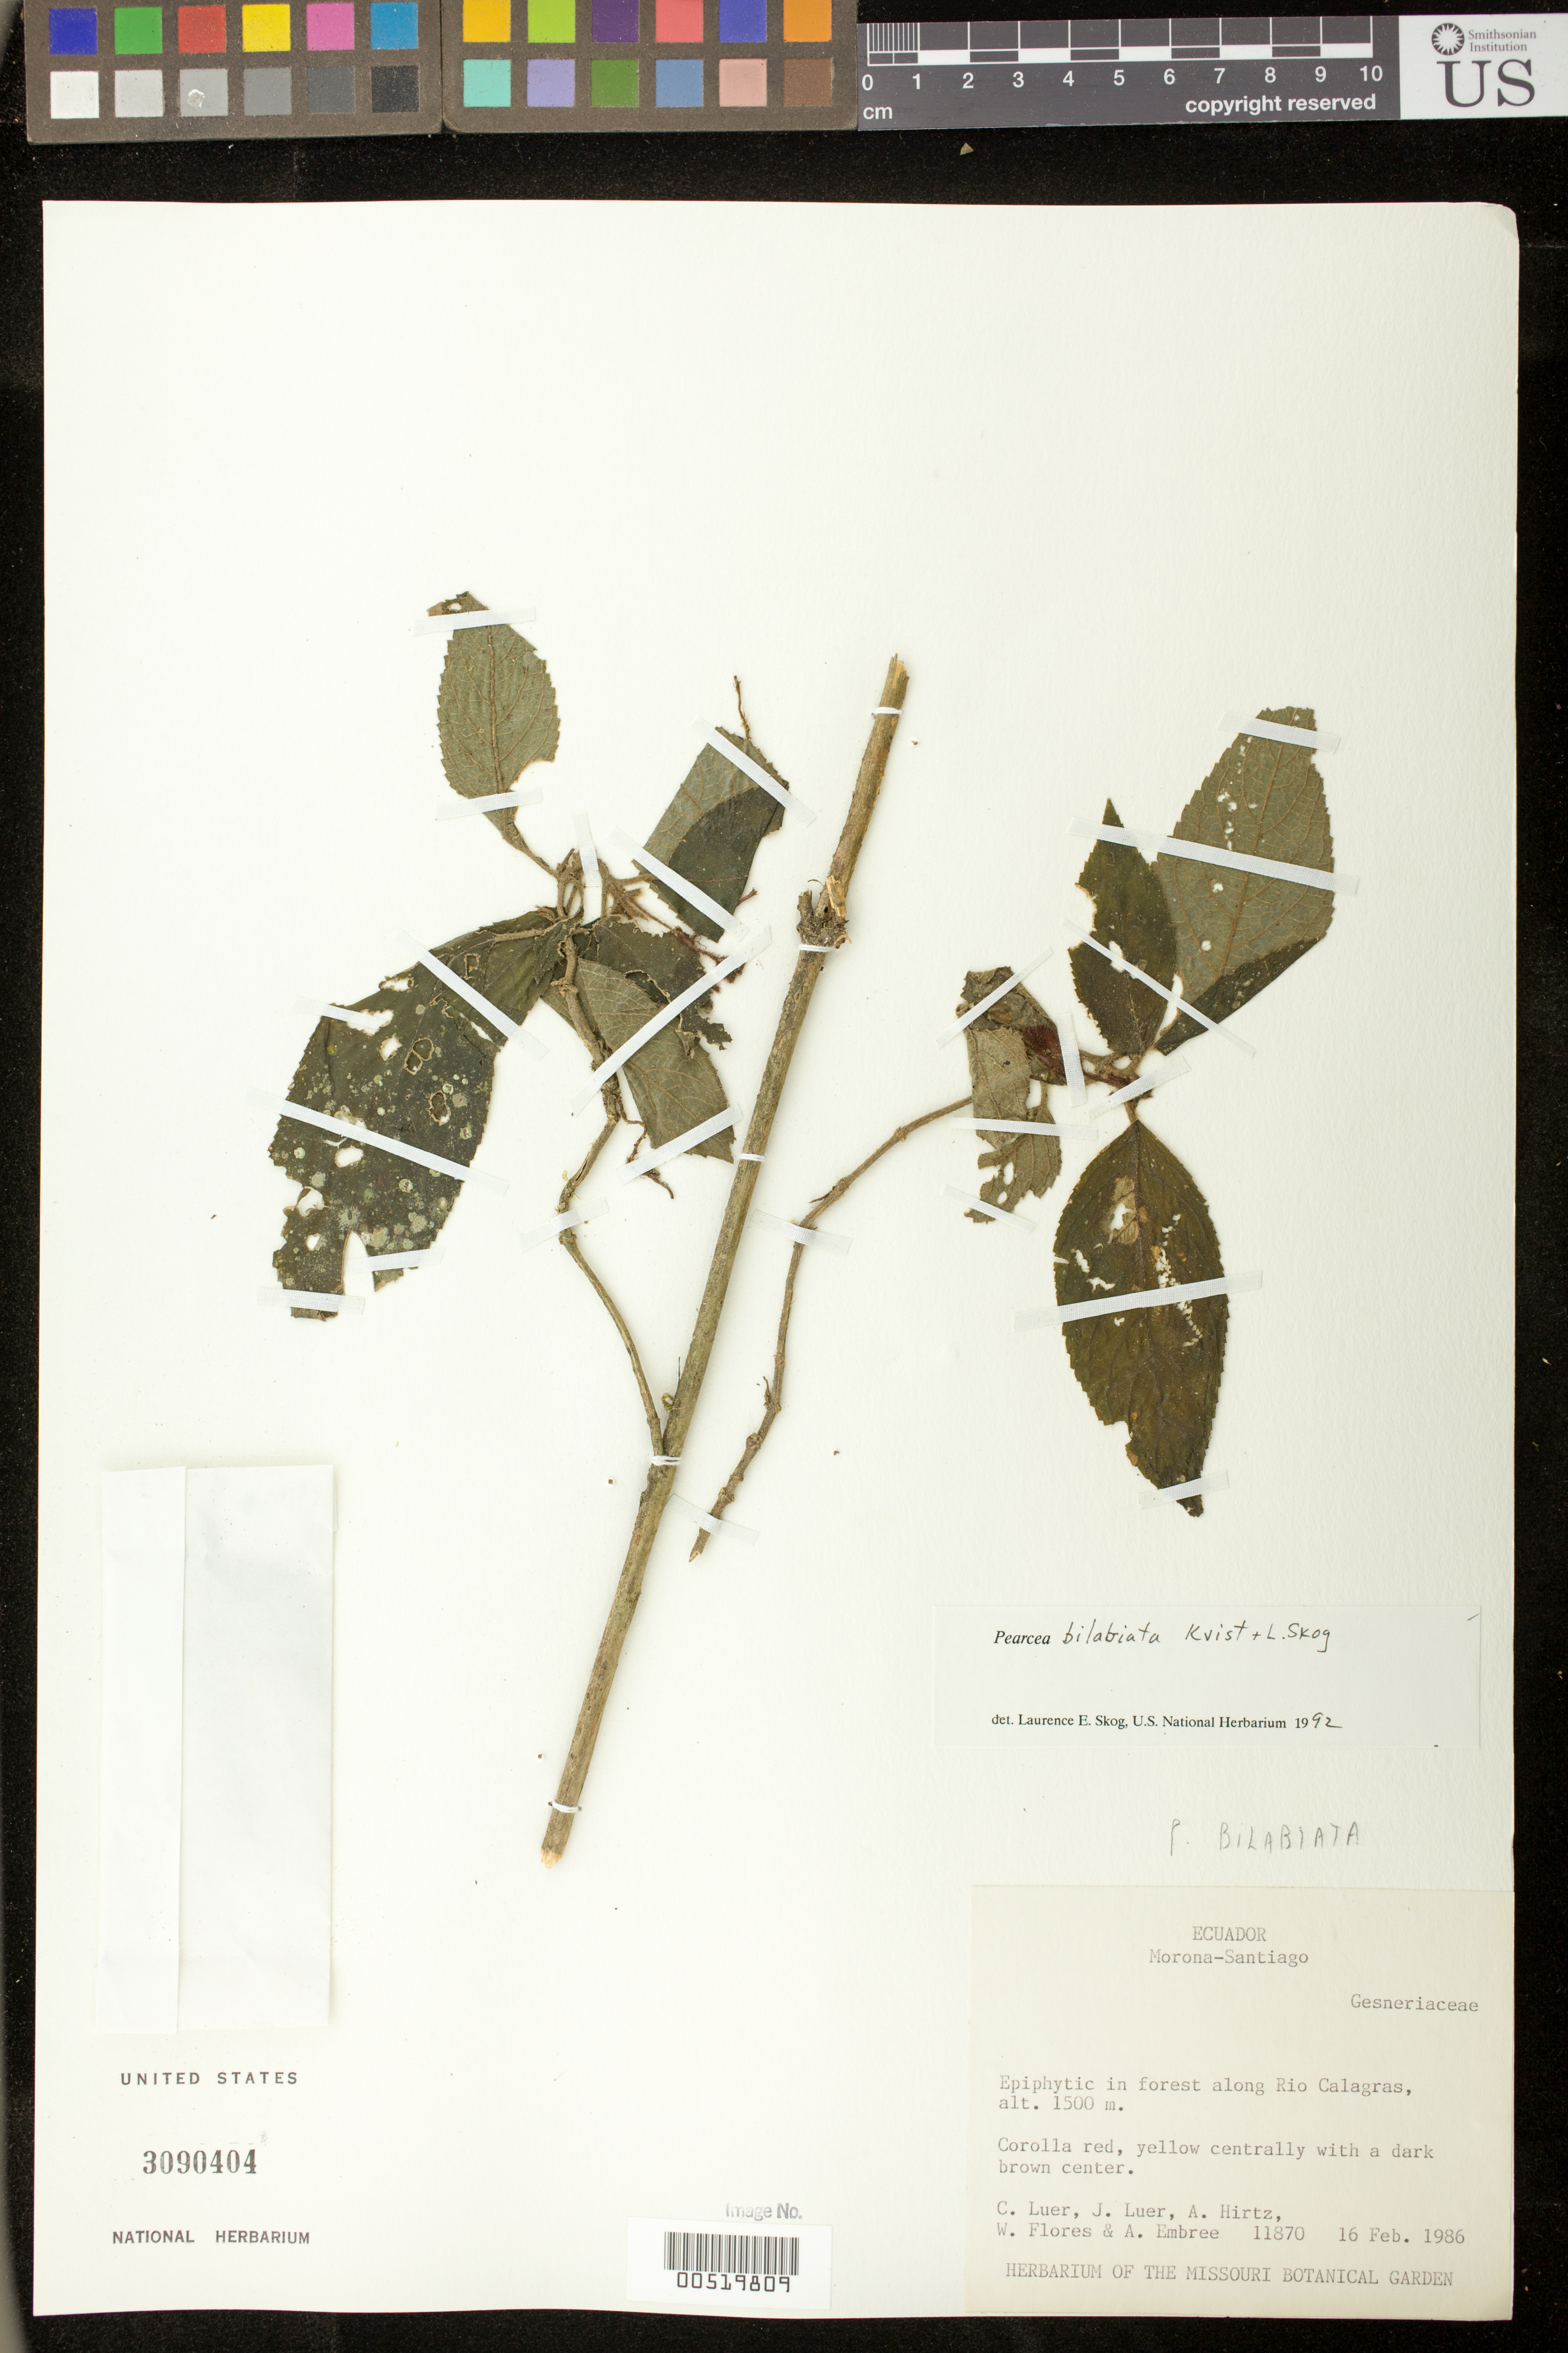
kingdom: Plantae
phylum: Tracheophyta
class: Magnoliopsida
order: Lamiales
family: Gesneriaceae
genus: Pearcea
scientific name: Pearcea bilabiata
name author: L.P. Kvist & L.E. Skog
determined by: Skog, Laurence E.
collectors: C. Luer, J. P. Luer, A. Hirtz & W. Flores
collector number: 11870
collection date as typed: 16 Feb 1986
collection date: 1986-02-16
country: Ecuador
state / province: Morona-Santiago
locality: Along Rio Calagras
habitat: In forest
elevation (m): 1500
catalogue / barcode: US 3090404